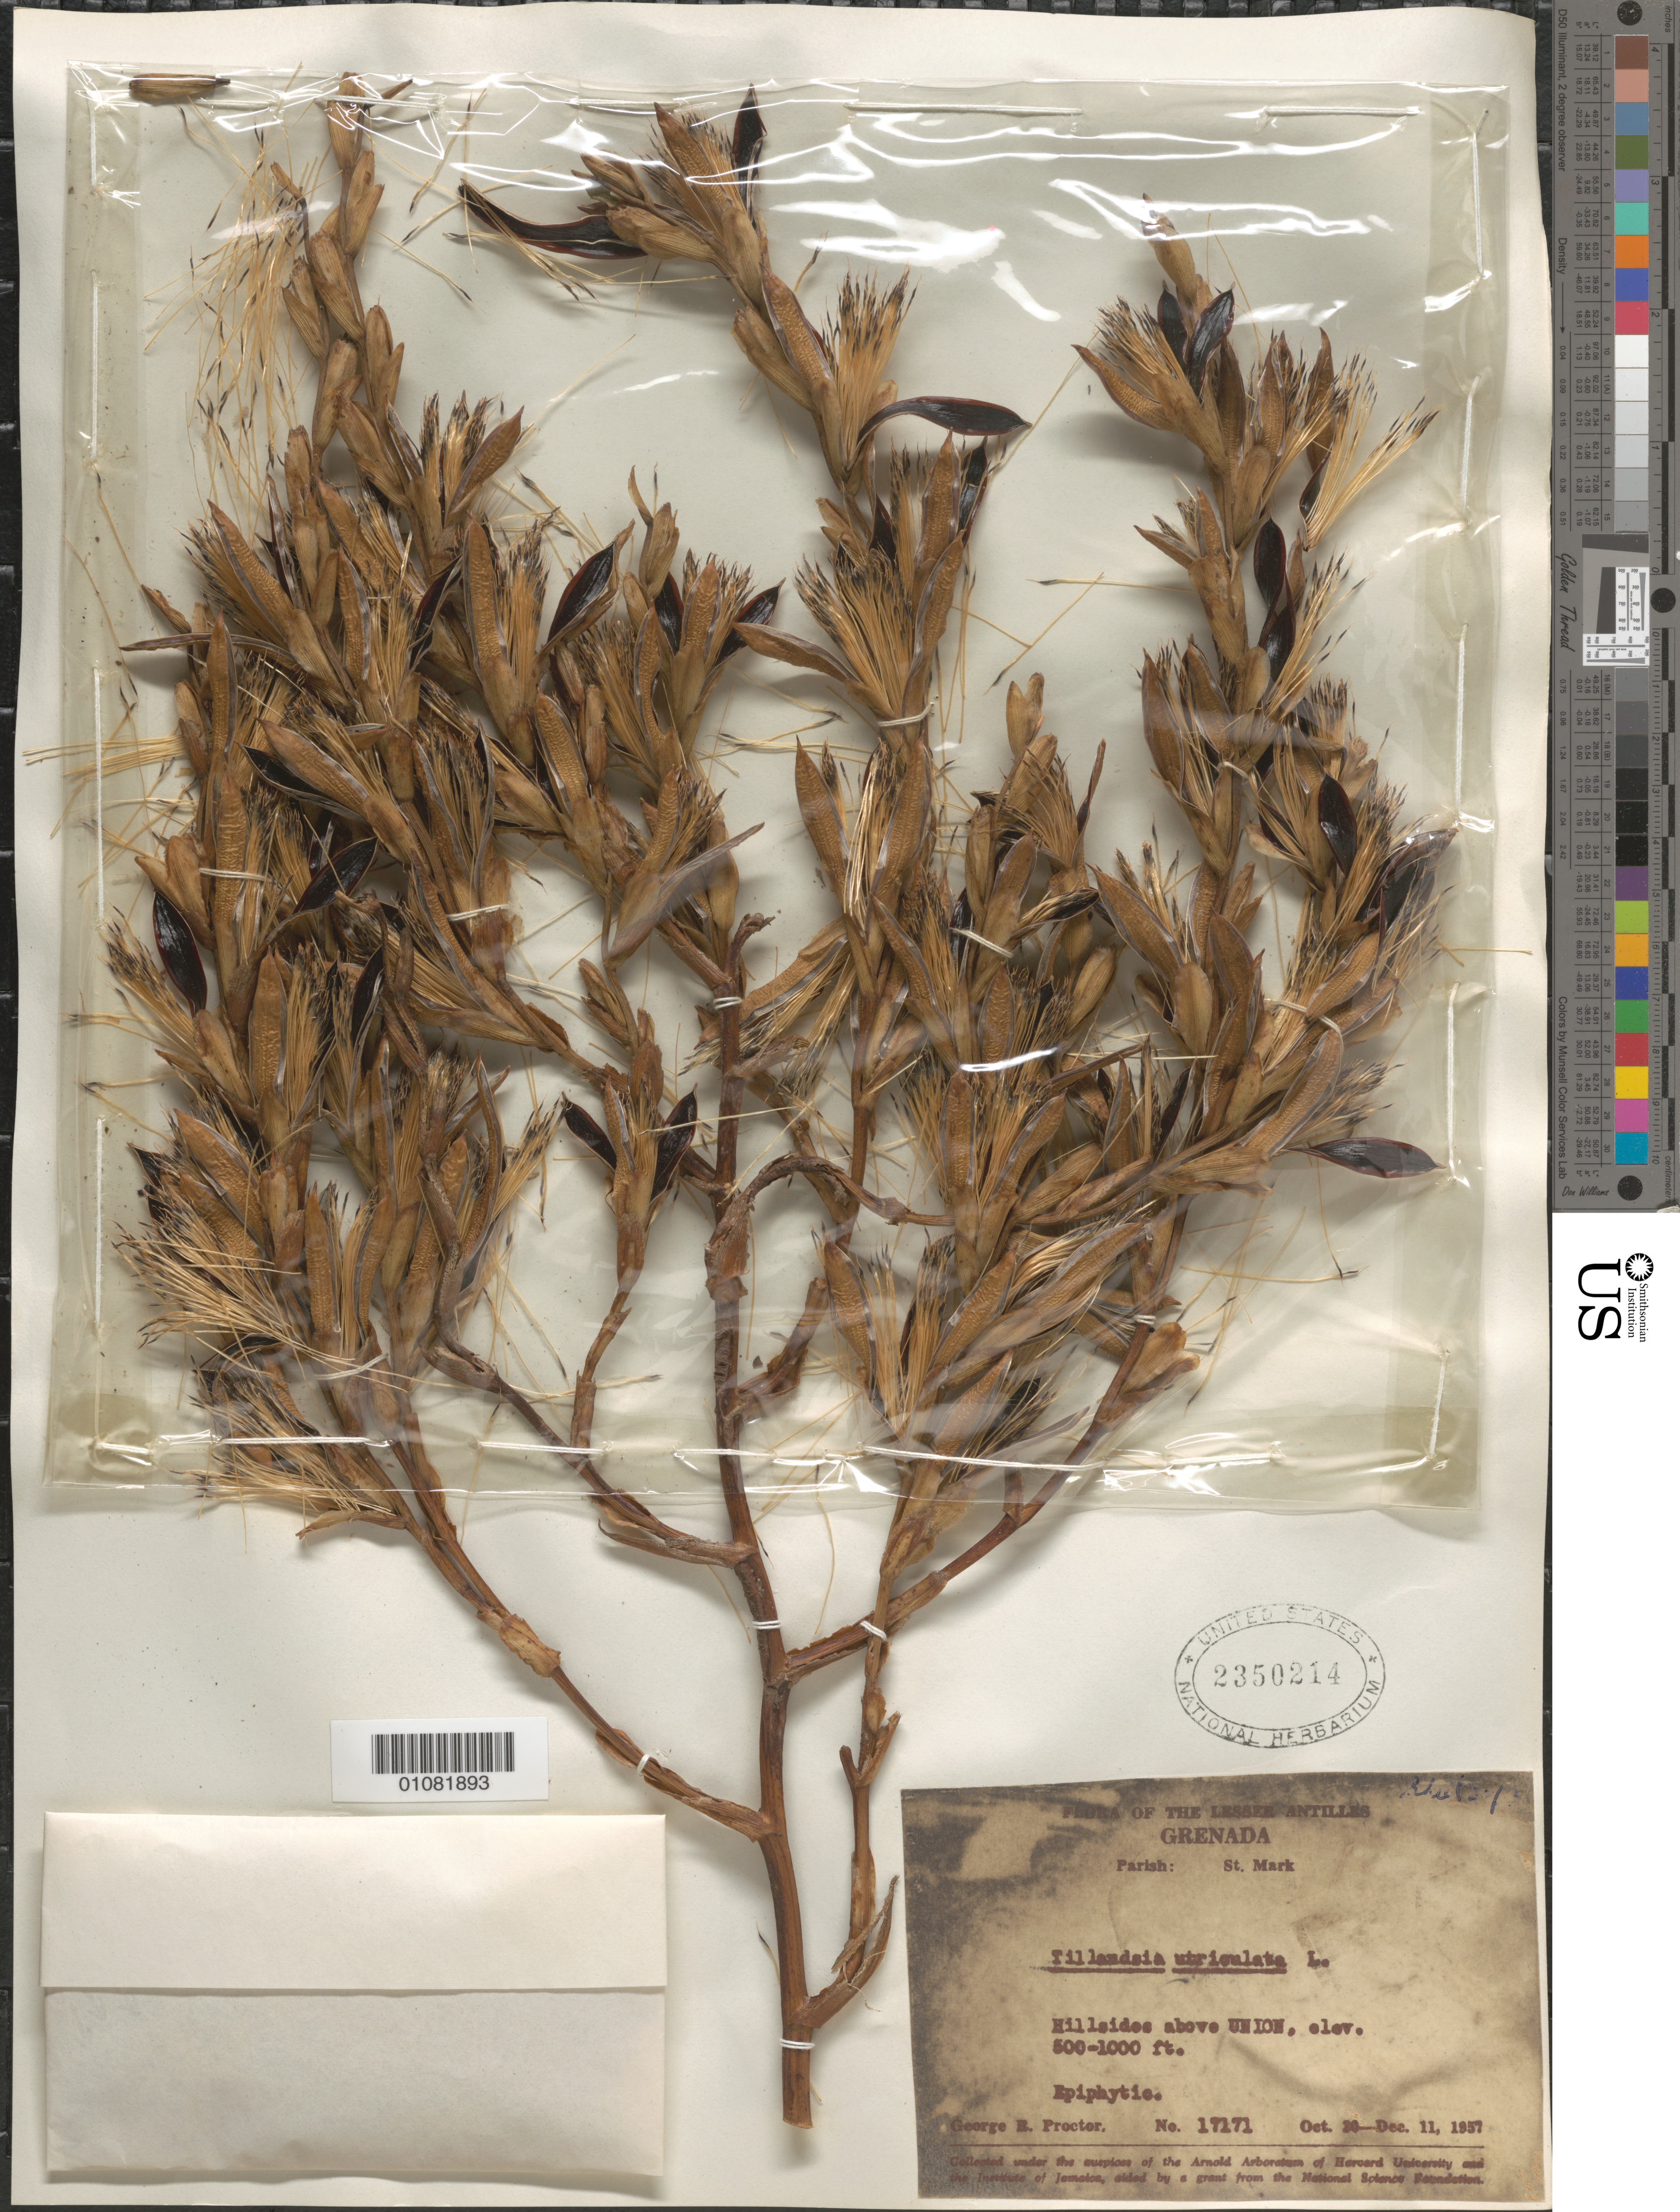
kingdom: Plantae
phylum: Tracheophyta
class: Liliopsida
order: Poales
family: Bromeliaceae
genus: Tillandsia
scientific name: Tillandsia utriculata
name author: L.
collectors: G. R. Proctor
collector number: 17171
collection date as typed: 30 Oct 1957 to 11 Dec 1957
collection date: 1957-10-30/1957-12-11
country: Grenada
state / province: Saint Mark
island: Grenada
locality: Hillsides above Union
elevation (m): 152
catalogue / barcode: US 2350214